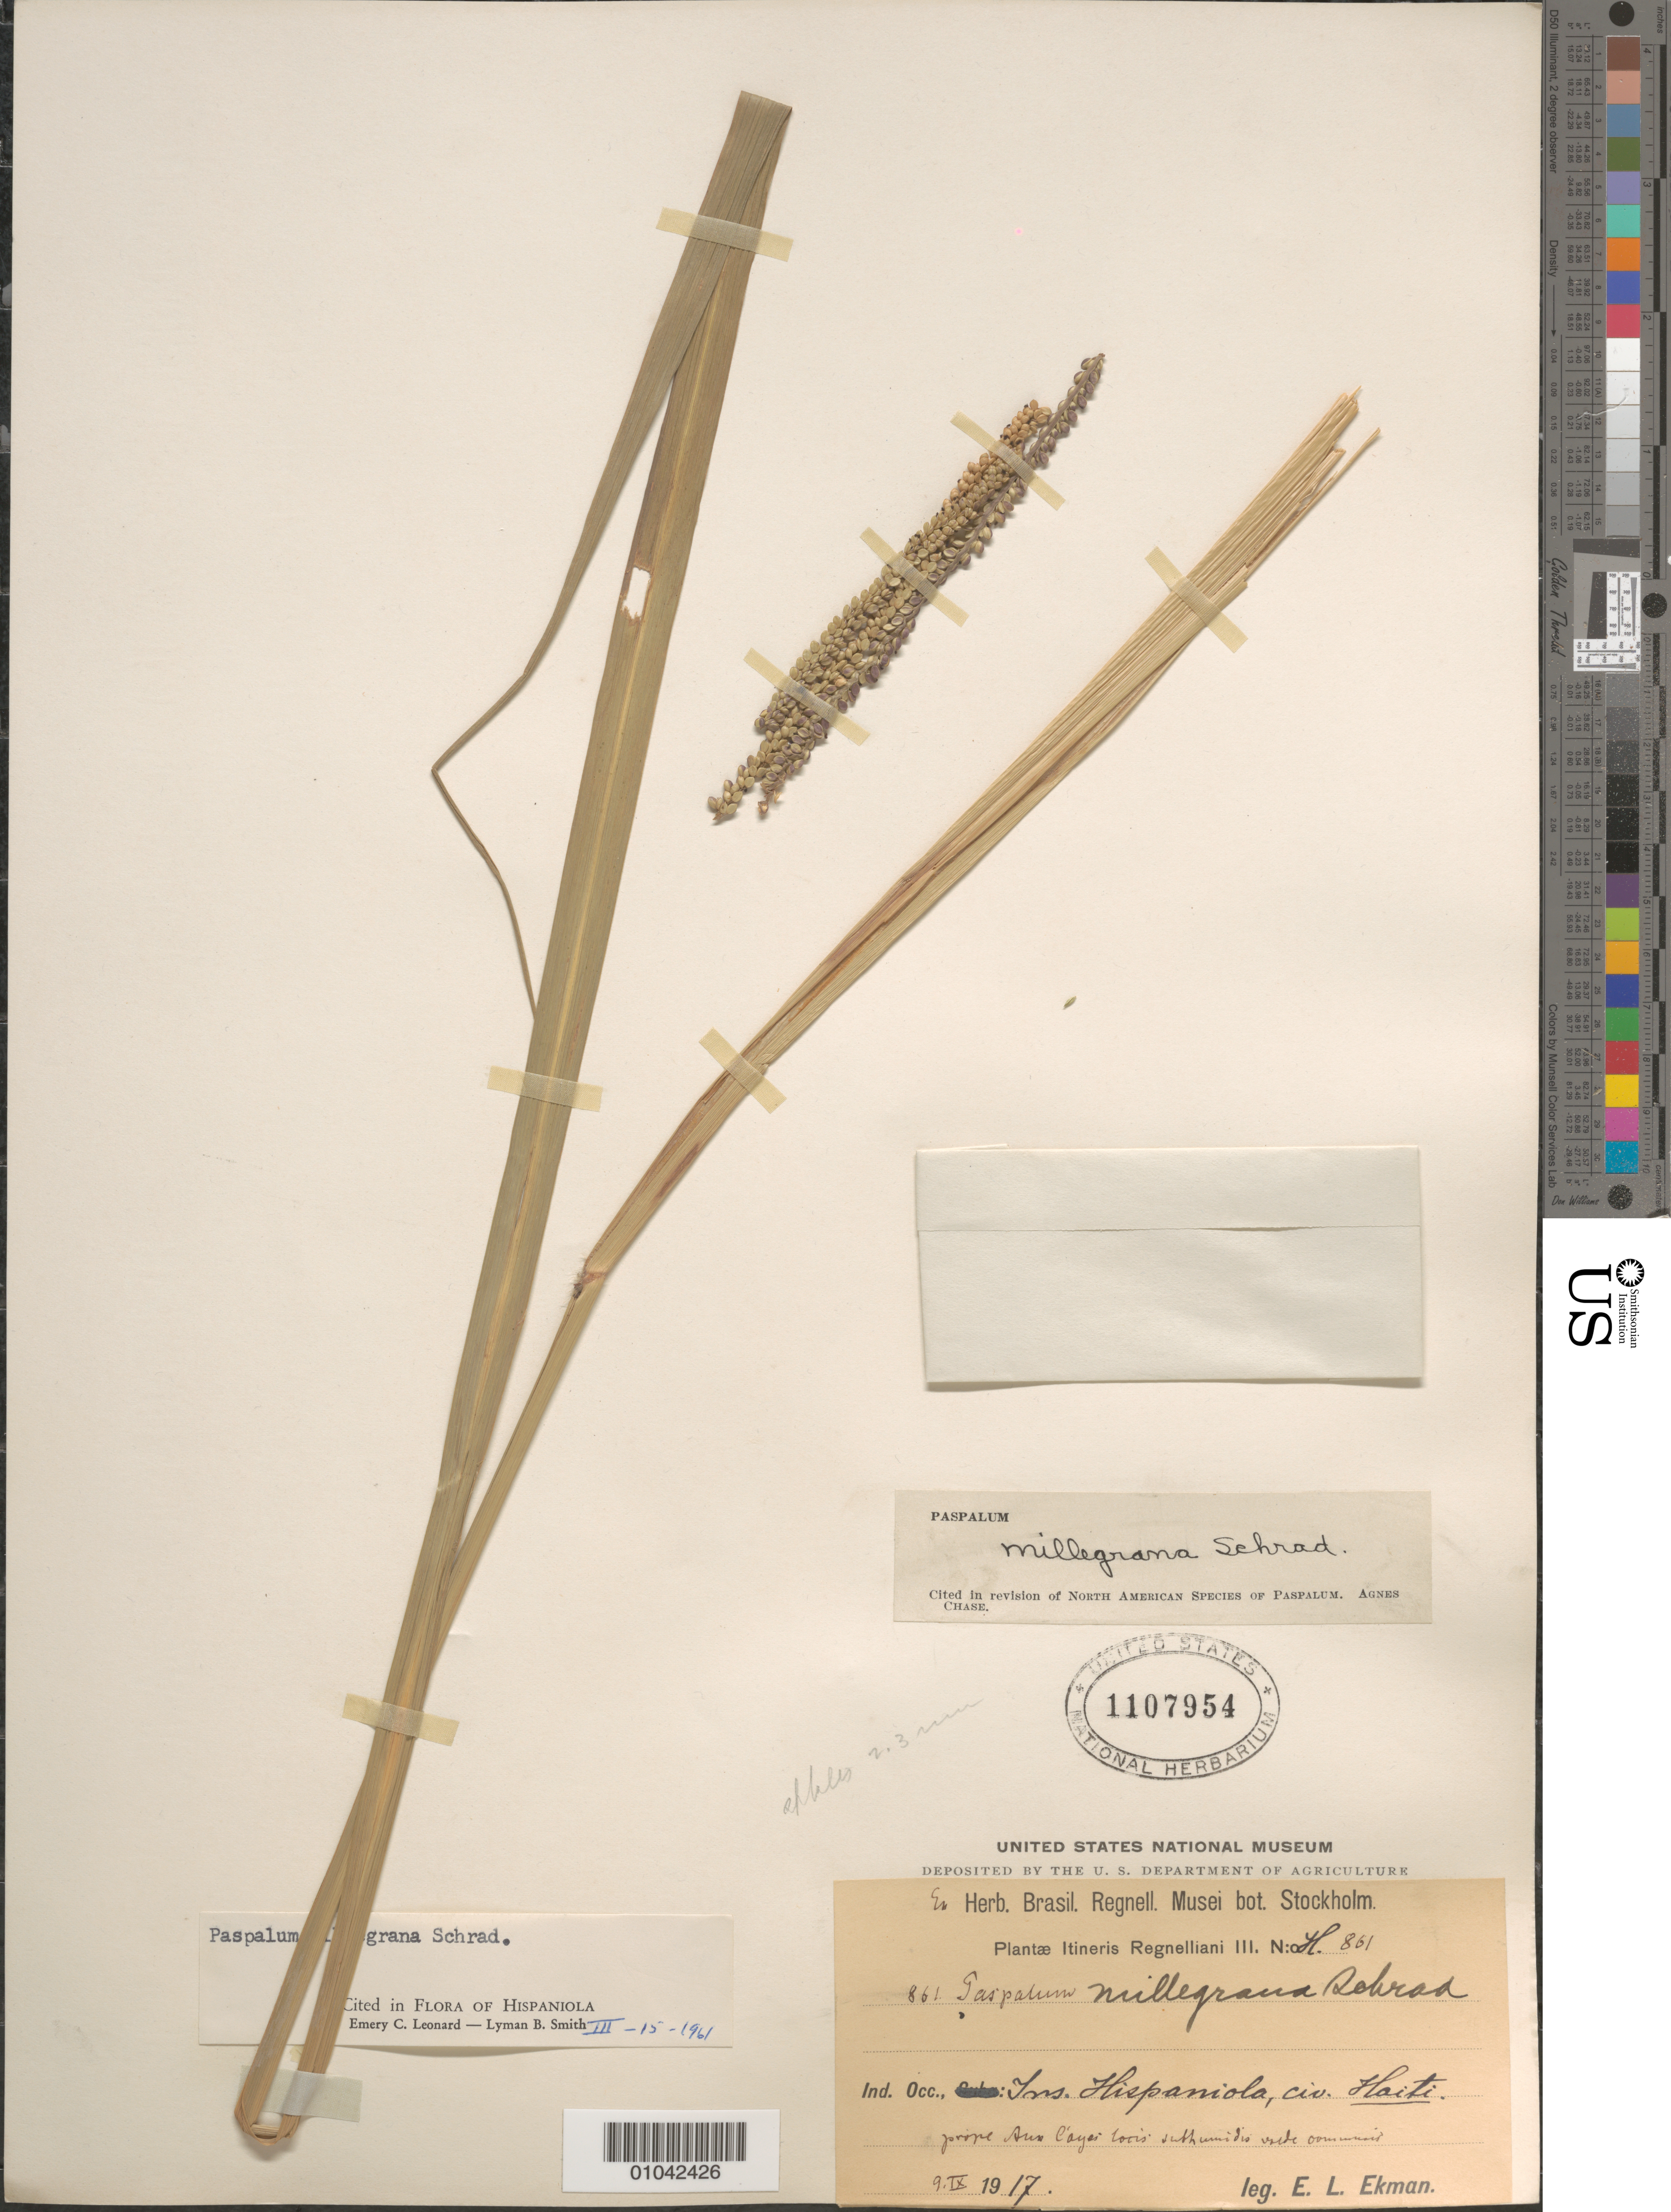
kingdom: Plantae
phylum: Tracheophyta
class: Liliopsida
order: Poales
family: Poaceae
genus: Paspalum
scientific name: Paspalum millegrana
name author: Schrad.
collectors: E. L. Ekman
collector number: H 861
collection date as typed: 09 Sep 1917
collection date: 1917-09-09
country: Haiti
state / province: Sud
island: Hispaniola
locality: Aux Cayes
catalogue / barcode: US 1107954